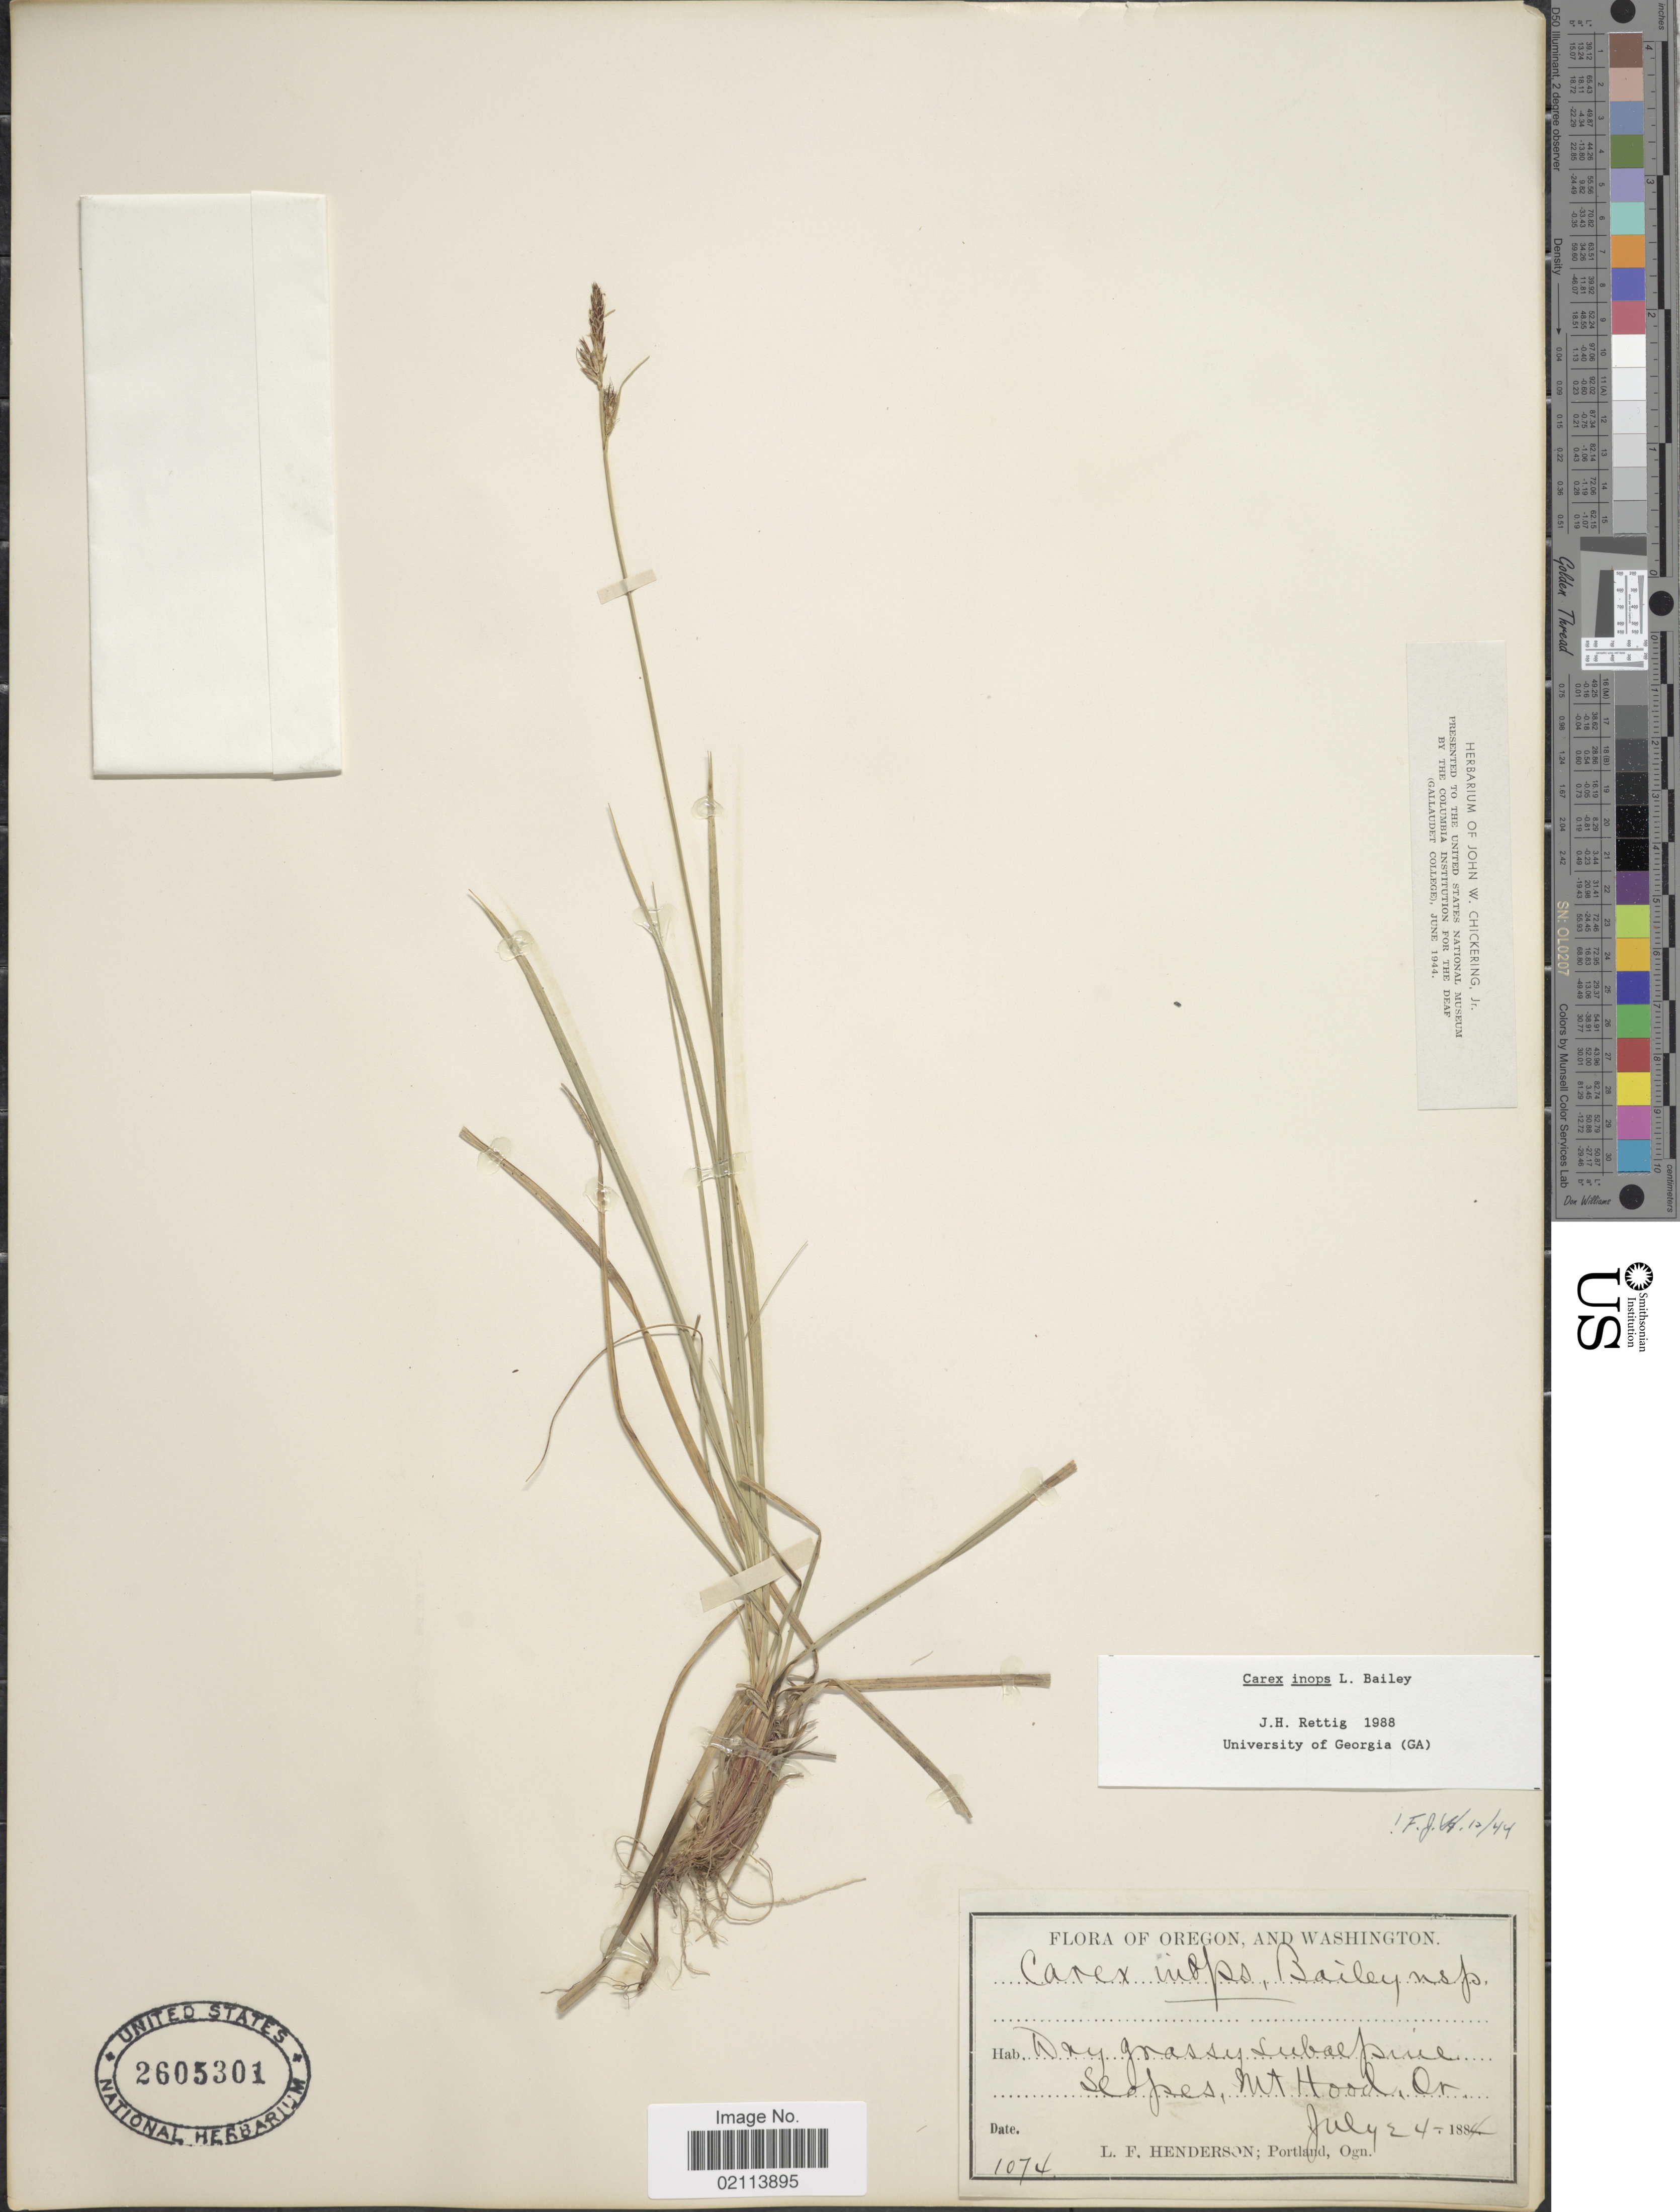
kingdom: Plantae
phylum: Tracheophyta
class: Liliopsida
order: Poales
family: Cyperaceae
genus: Carex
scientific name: Carex inops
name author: L.H. Bailey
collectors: L. Henderson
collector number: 1074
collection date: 1884-07-24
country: United States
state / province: Oregon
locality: Mt. Hood.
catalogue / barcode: US 2605301